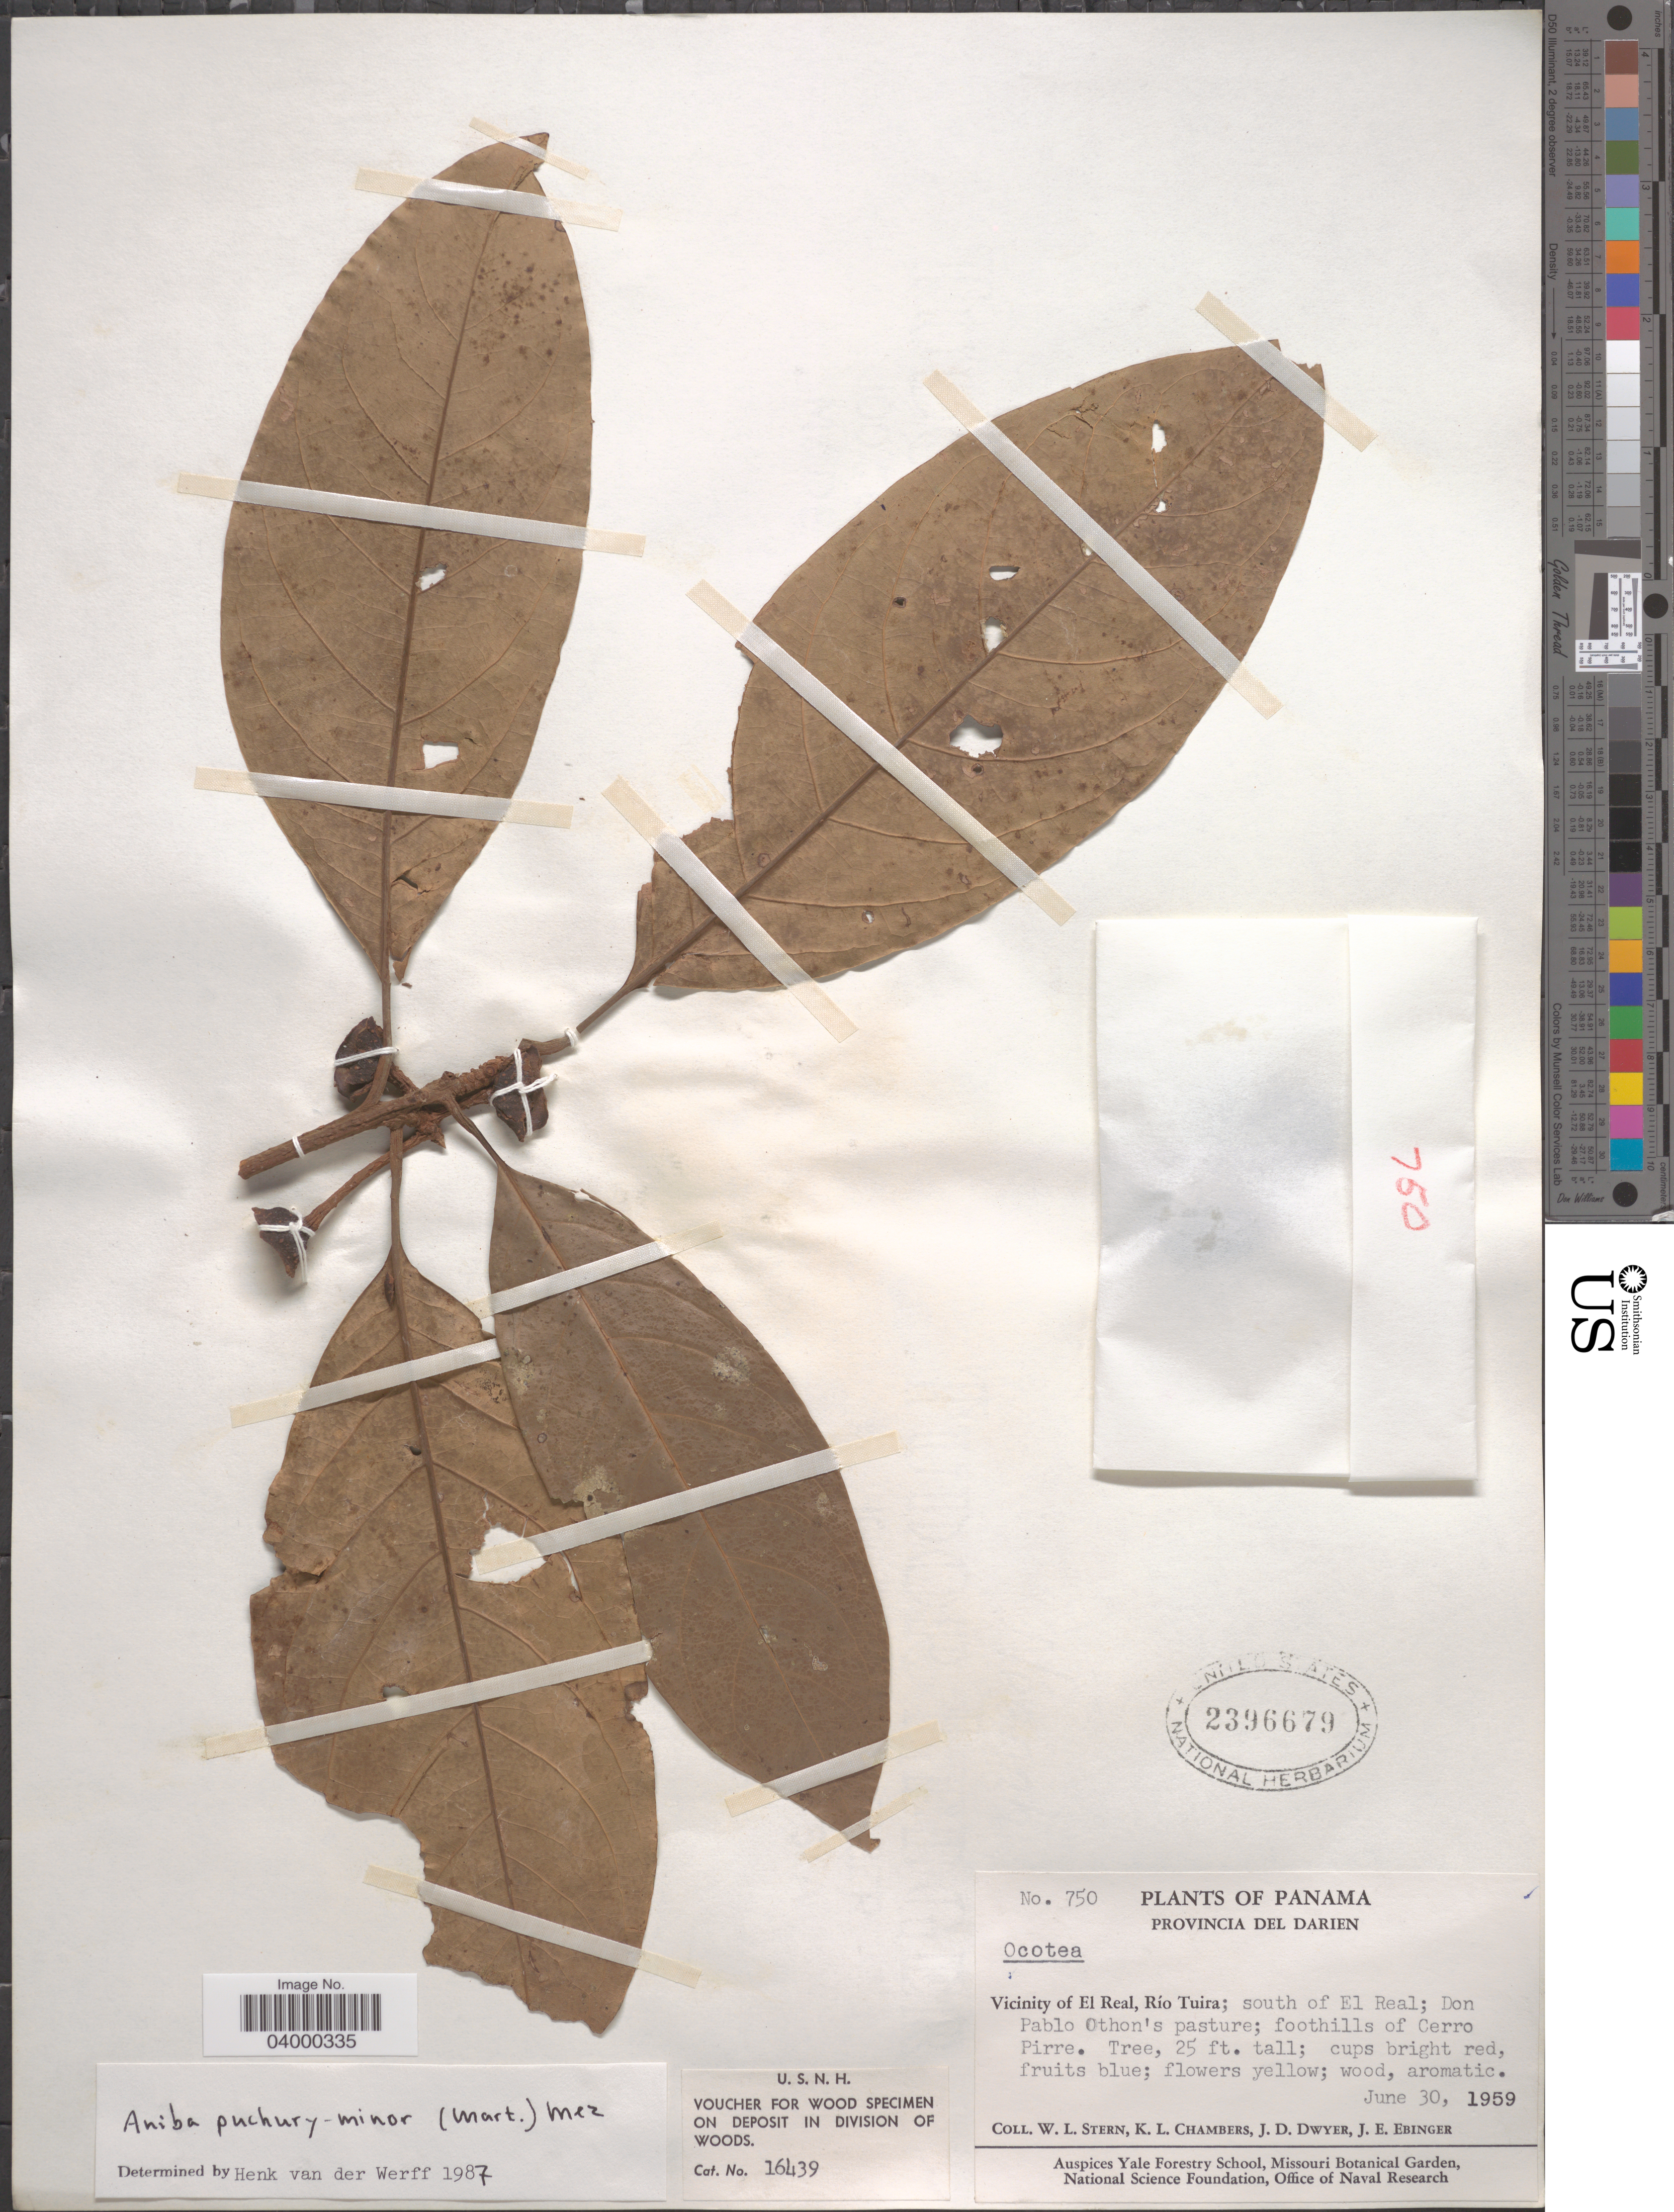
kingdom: Plantae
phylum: Tracheophyta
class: Magnoliopsida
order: Laurales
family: Lauraceae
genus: Aniba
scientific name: Aniba puchury-minor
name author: (Mart.) Mez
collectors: W. L. Stern, K. Chambers, J. D. Dwyer & J. Ebinger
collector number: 750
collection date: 1959-06-30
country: Panama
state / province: Darien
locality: Vicinity of El Real, Río Tuira; south of El Real; Don Pablo Othon's pasture.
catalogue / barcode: US 2396679